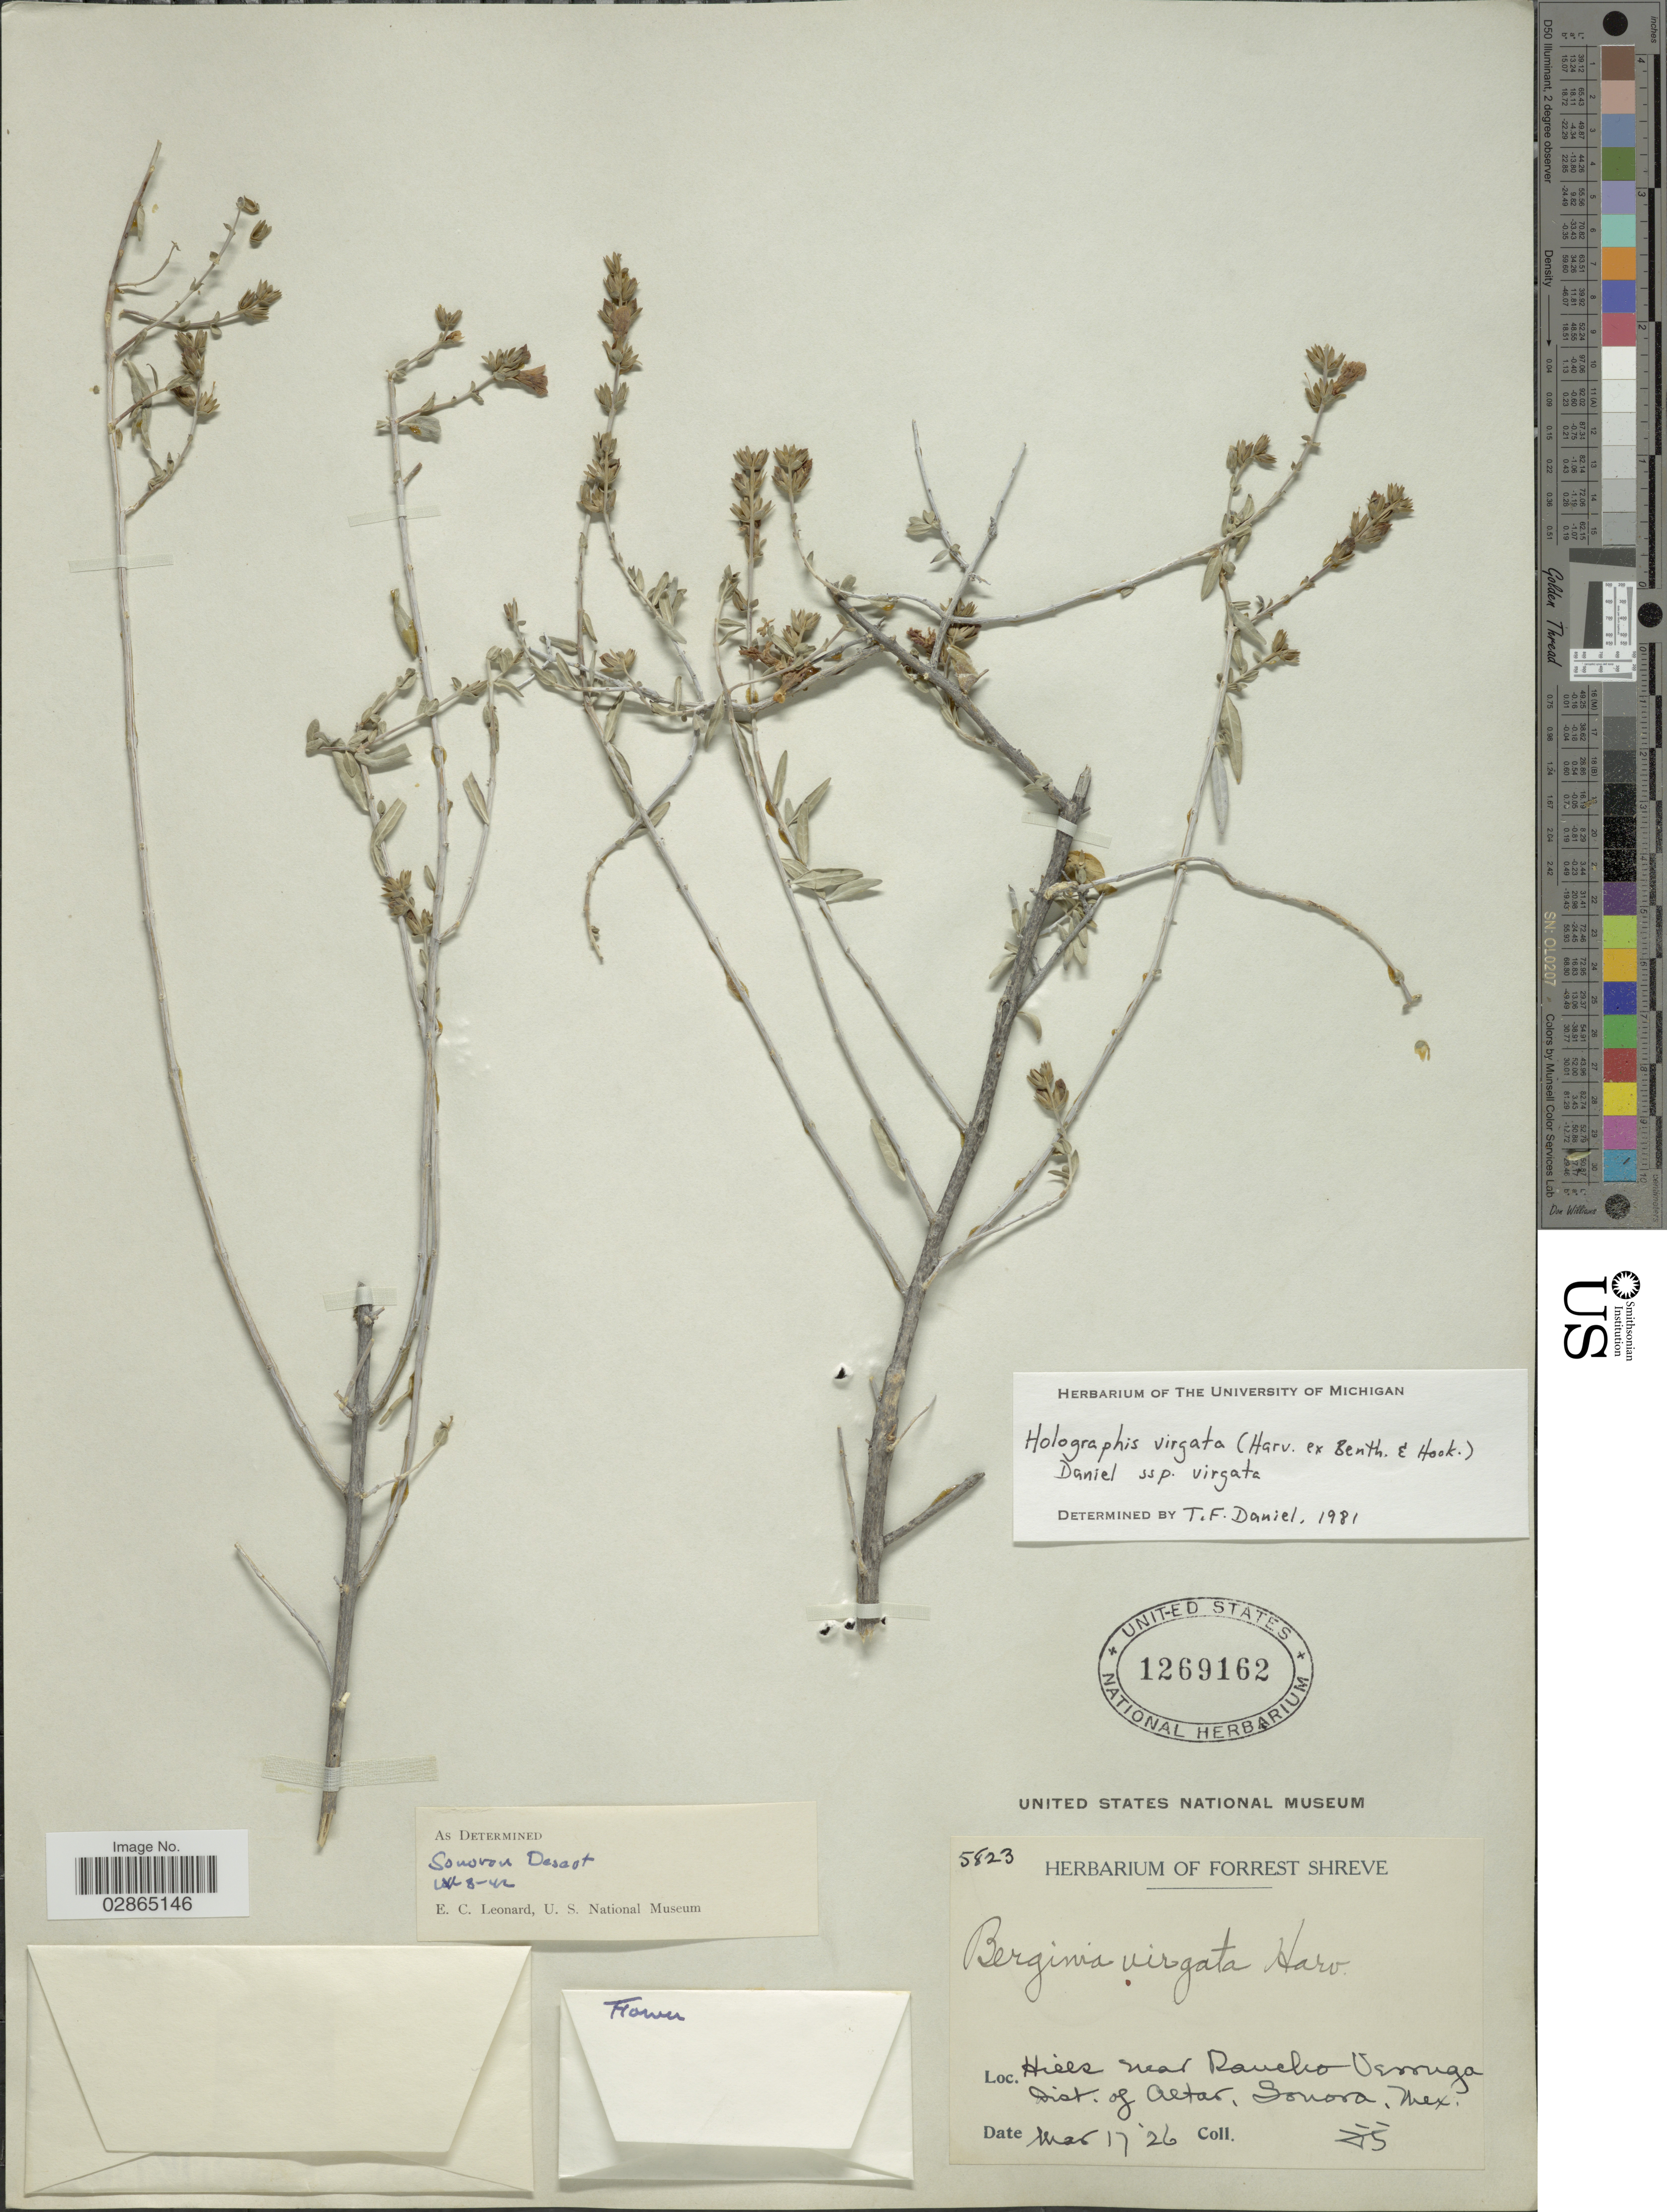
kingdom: Plantae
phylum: Tracheophyta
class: Magnoliopsida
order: Lamiales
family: Acanthaceae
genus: Holographis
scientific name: Holographis virgata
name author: (Harv. ex Benth.) T.F. Daniel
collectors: F. Shreve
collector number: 5823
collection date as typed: Transcribed d/m/y: 17/3/26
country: Mexico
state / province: Sonora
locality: Hills near Rancho Verruga, Distr. of Altar.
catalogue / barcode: US 1269162